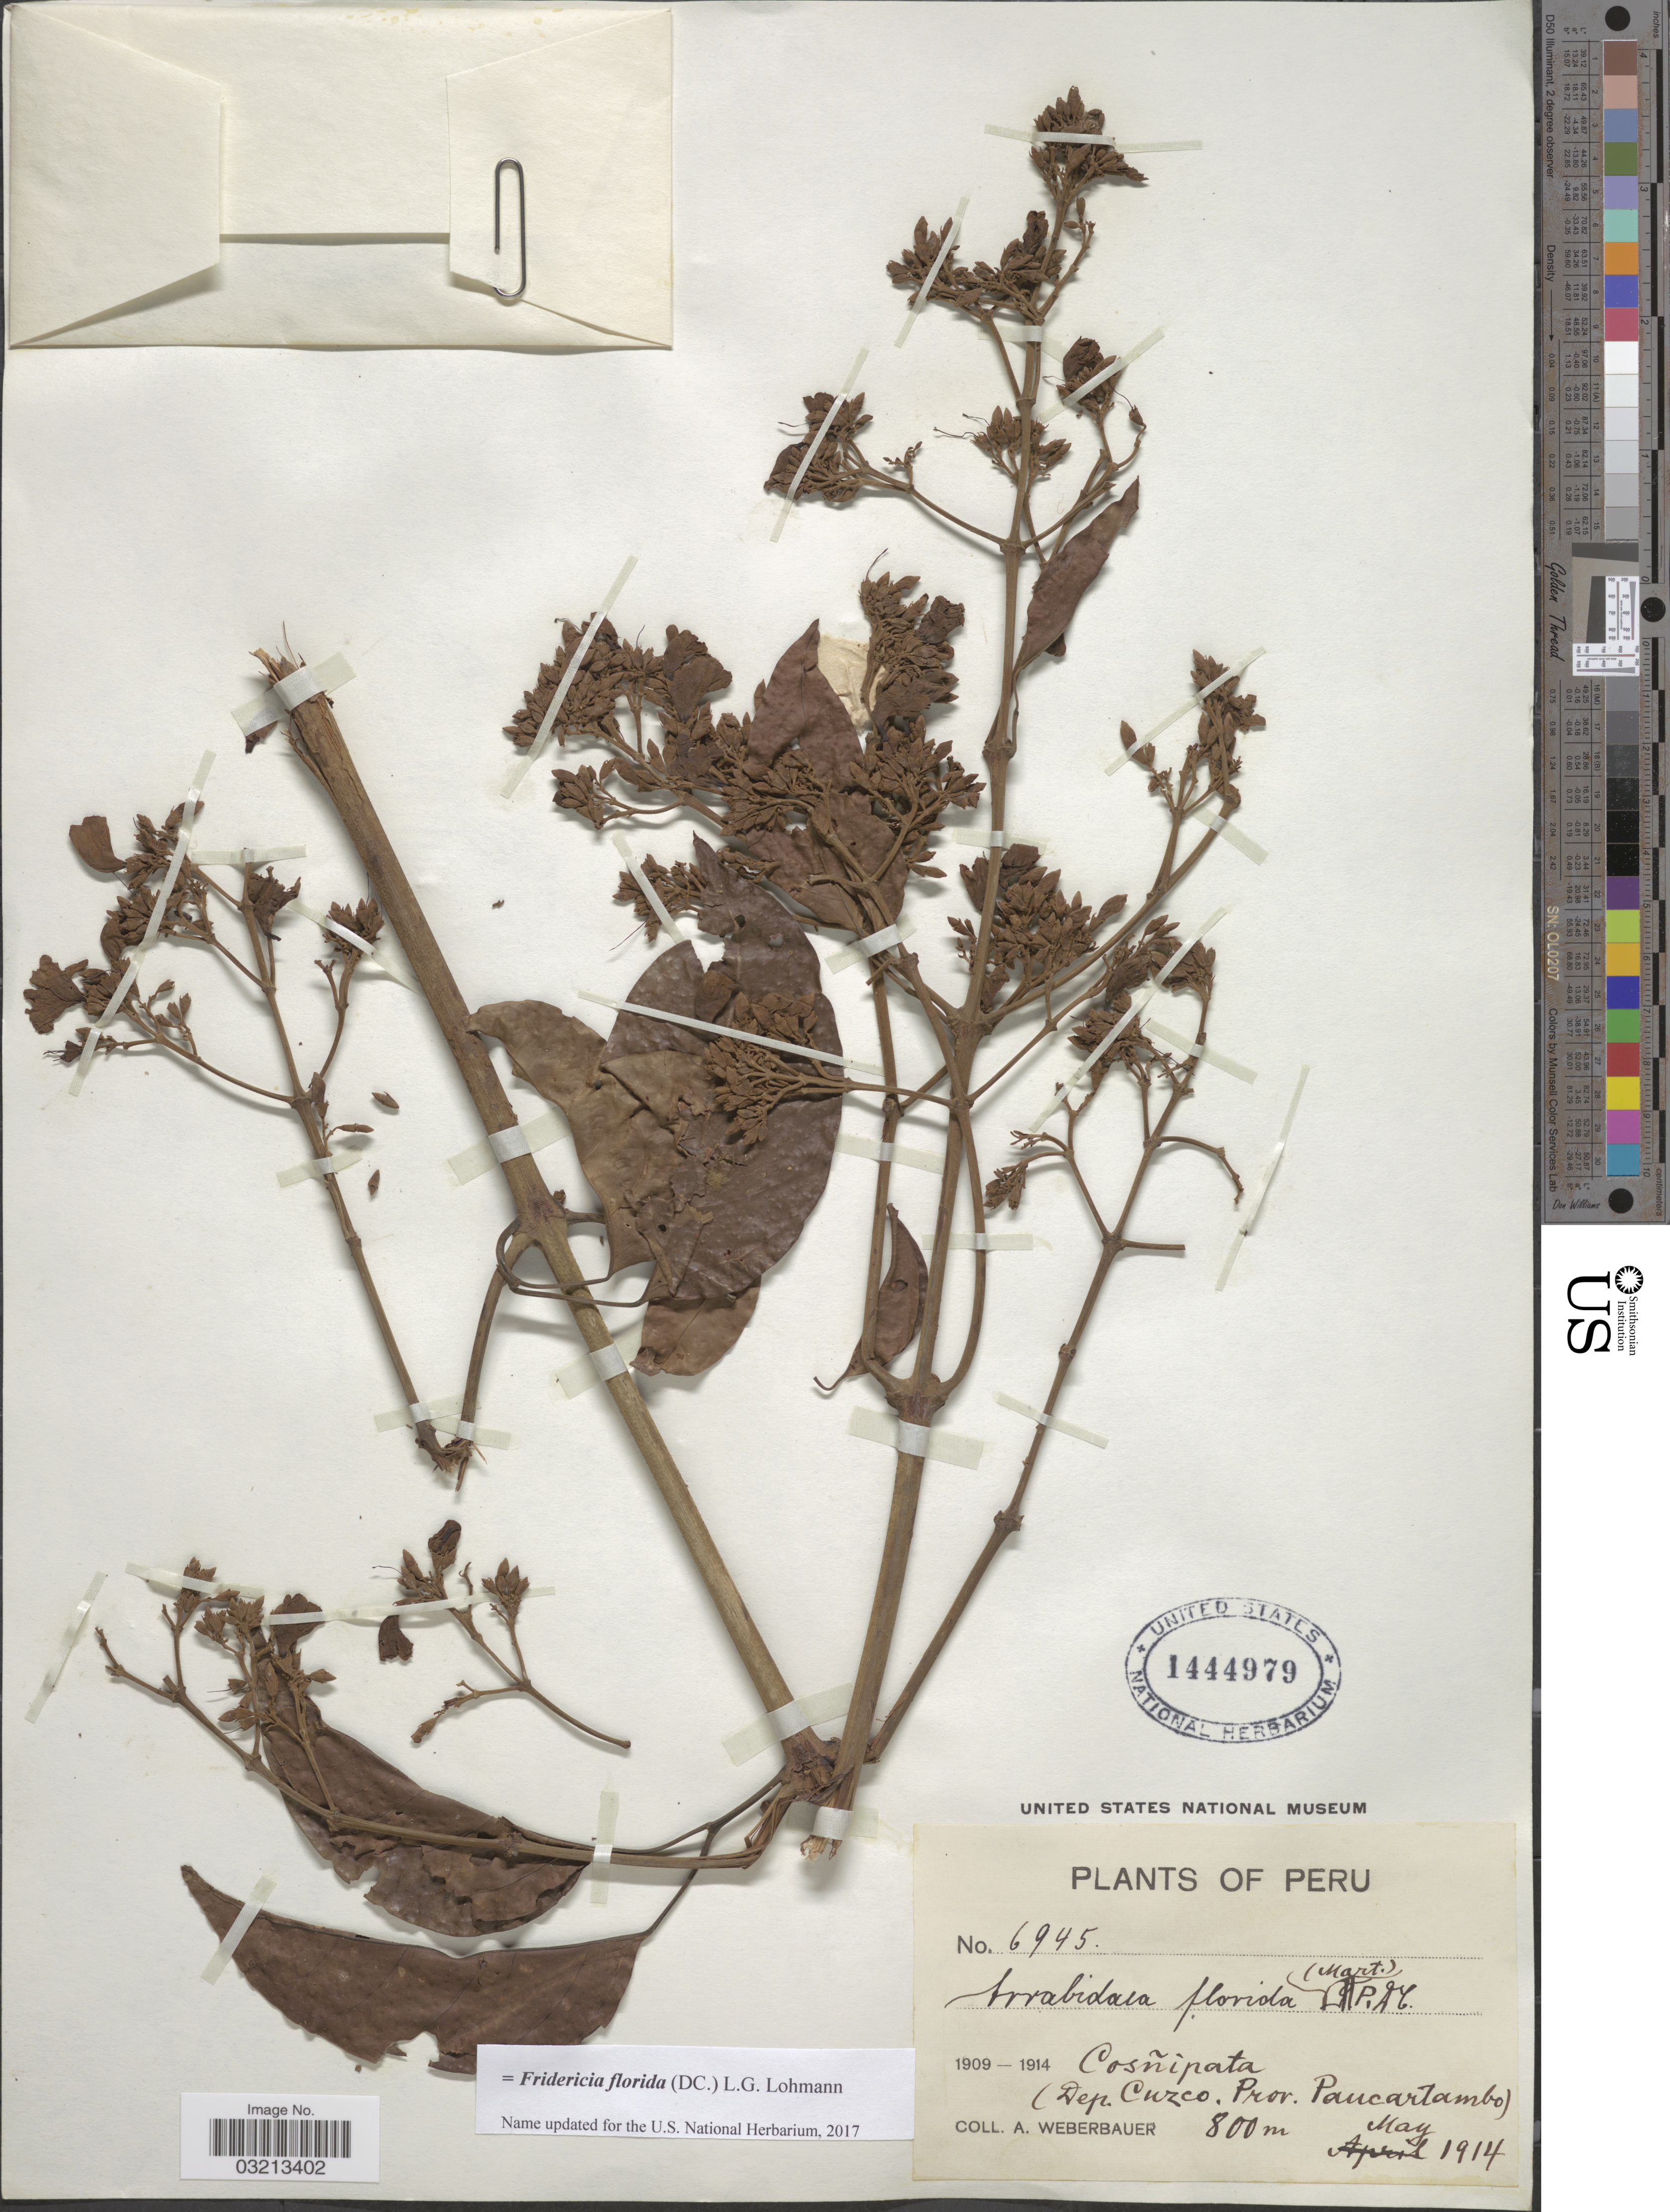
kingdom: Plantae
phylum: Tracheophyta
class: Magnoliopsida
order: Lamiales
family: Bignoniaceae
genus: Fridericia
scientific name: Fridericia florida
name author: (DC.) L.G. Lohmann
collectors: A. Weberbauer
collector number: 6945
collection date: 1914-05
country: Peru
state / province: Cusco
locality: Cosñipata (Dep. Cuzco, Prov. Paucartambo).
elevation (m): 800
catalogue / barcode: US 1444979